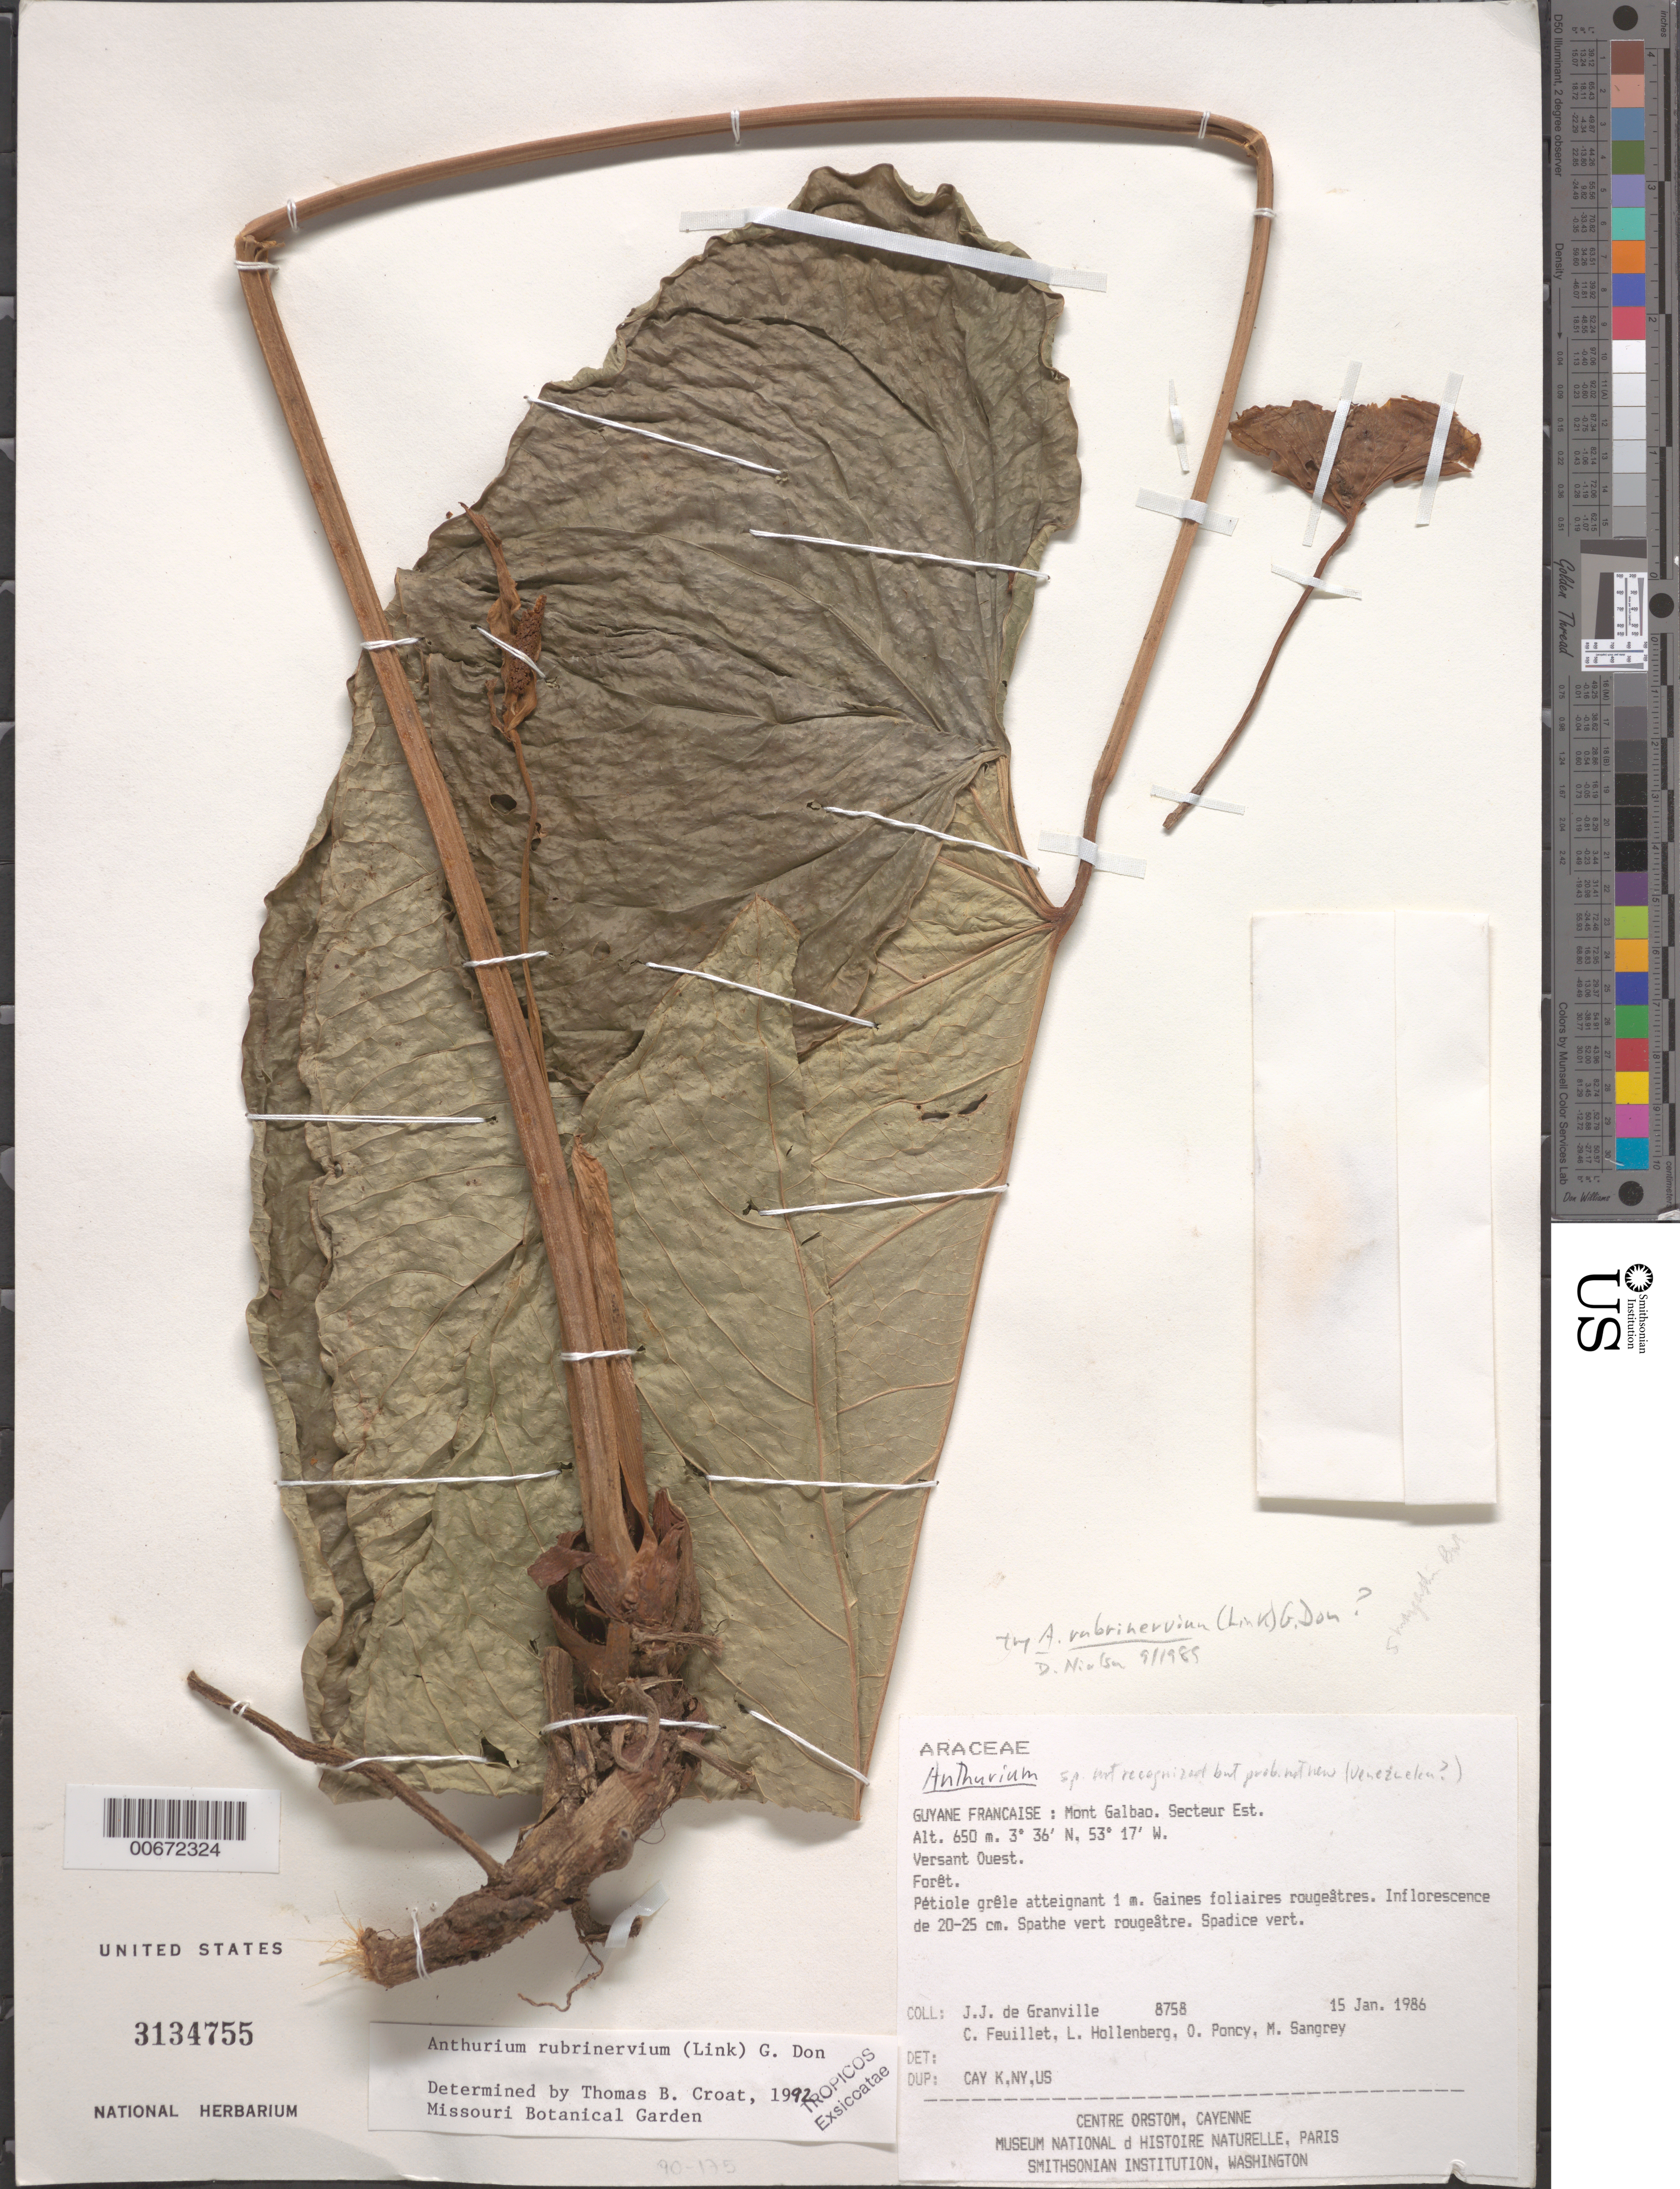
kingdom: Plantae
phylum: Tracheophyta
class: Liliopsida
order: Alismatales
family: Araceae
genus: Anthurium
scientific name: Anthurium rubrinervium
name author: (Link) G. Don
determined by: Croat, Thomas B., Missouri Botanical Garden (MO)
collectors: J.-J. de Granville, C. Feuillet, L. Hollenberg, O. Poncy & M. S. Sangrey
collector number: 8758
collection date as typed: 15-Jan-86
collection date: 1986-01-15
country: French Guiana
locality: Mont Galbao. Secteur Est. Versant Ouest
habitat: Forêt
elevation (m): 650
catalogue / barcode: US 3134755